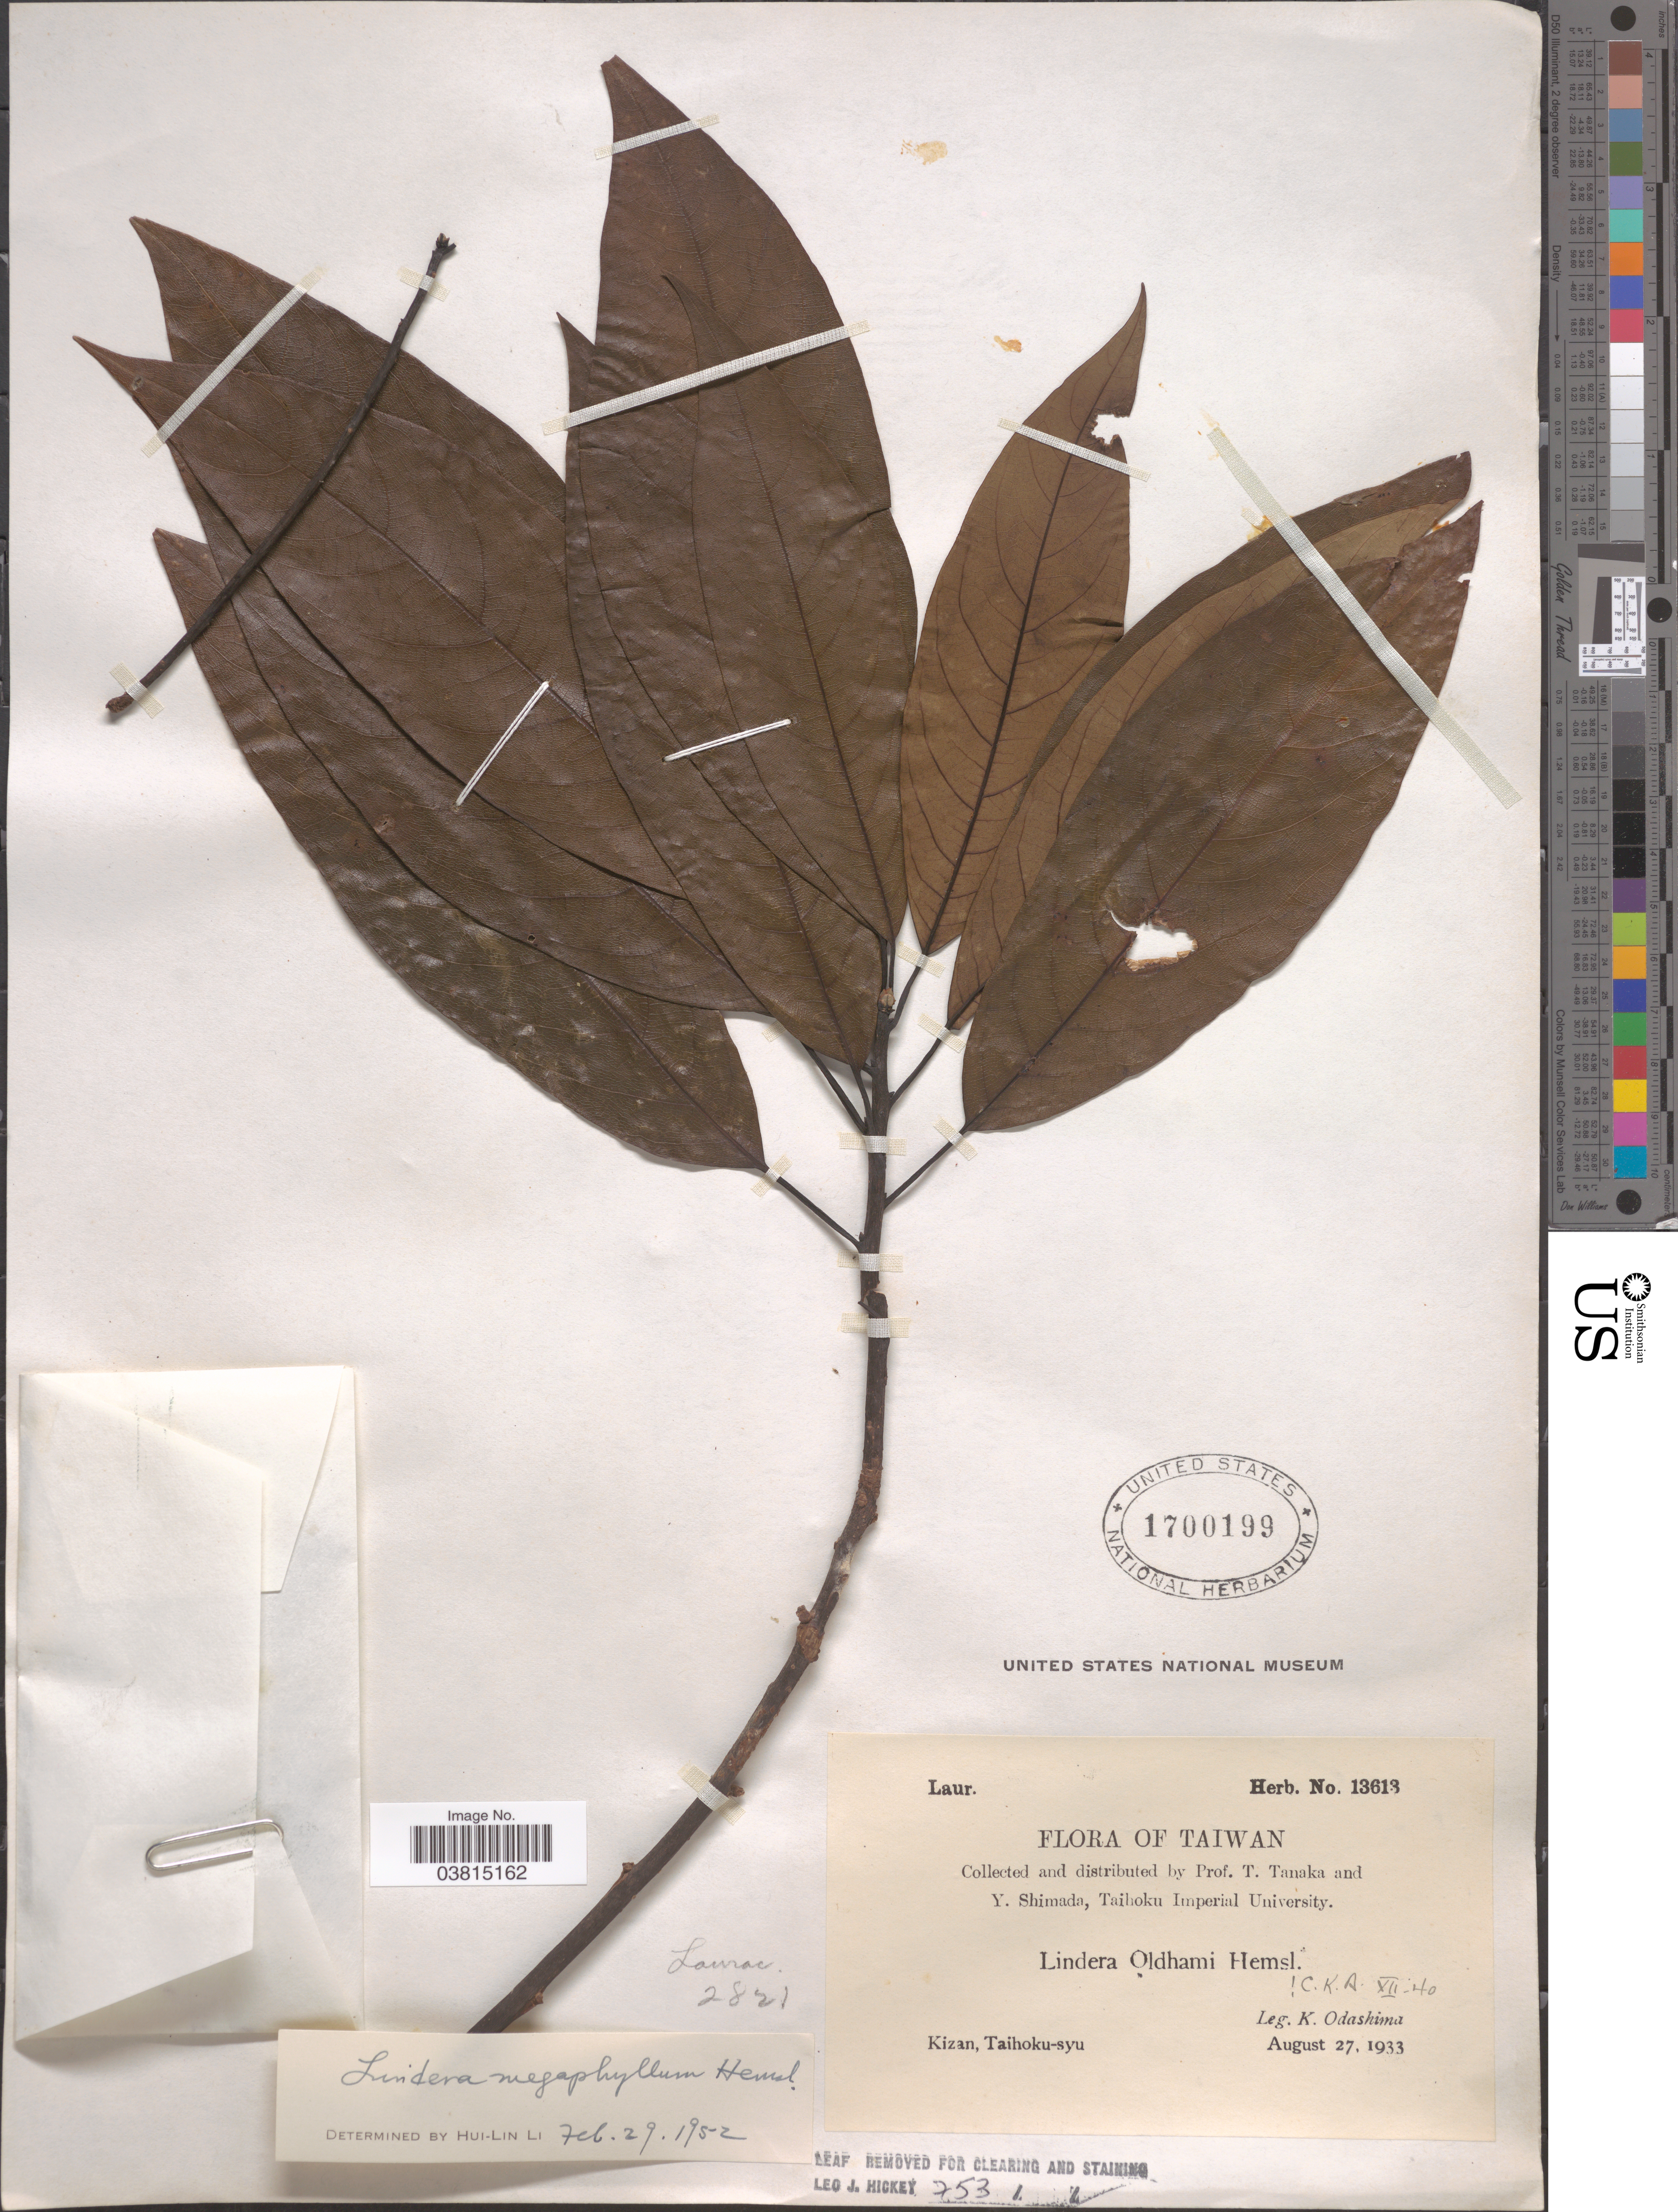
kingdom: Plantae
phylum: Tracheophyta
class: Magnoliopsida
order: Laurales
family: Lauraceae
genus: Lindera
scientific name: Lindera megaphylla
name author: Hemsl.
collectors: K. Odashima, T. Tanaka & Y. Shimada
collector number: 13613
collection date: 1933-08-27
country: Taiwan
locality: Kizan, Taihoku-syu.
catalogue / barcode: US 1700199